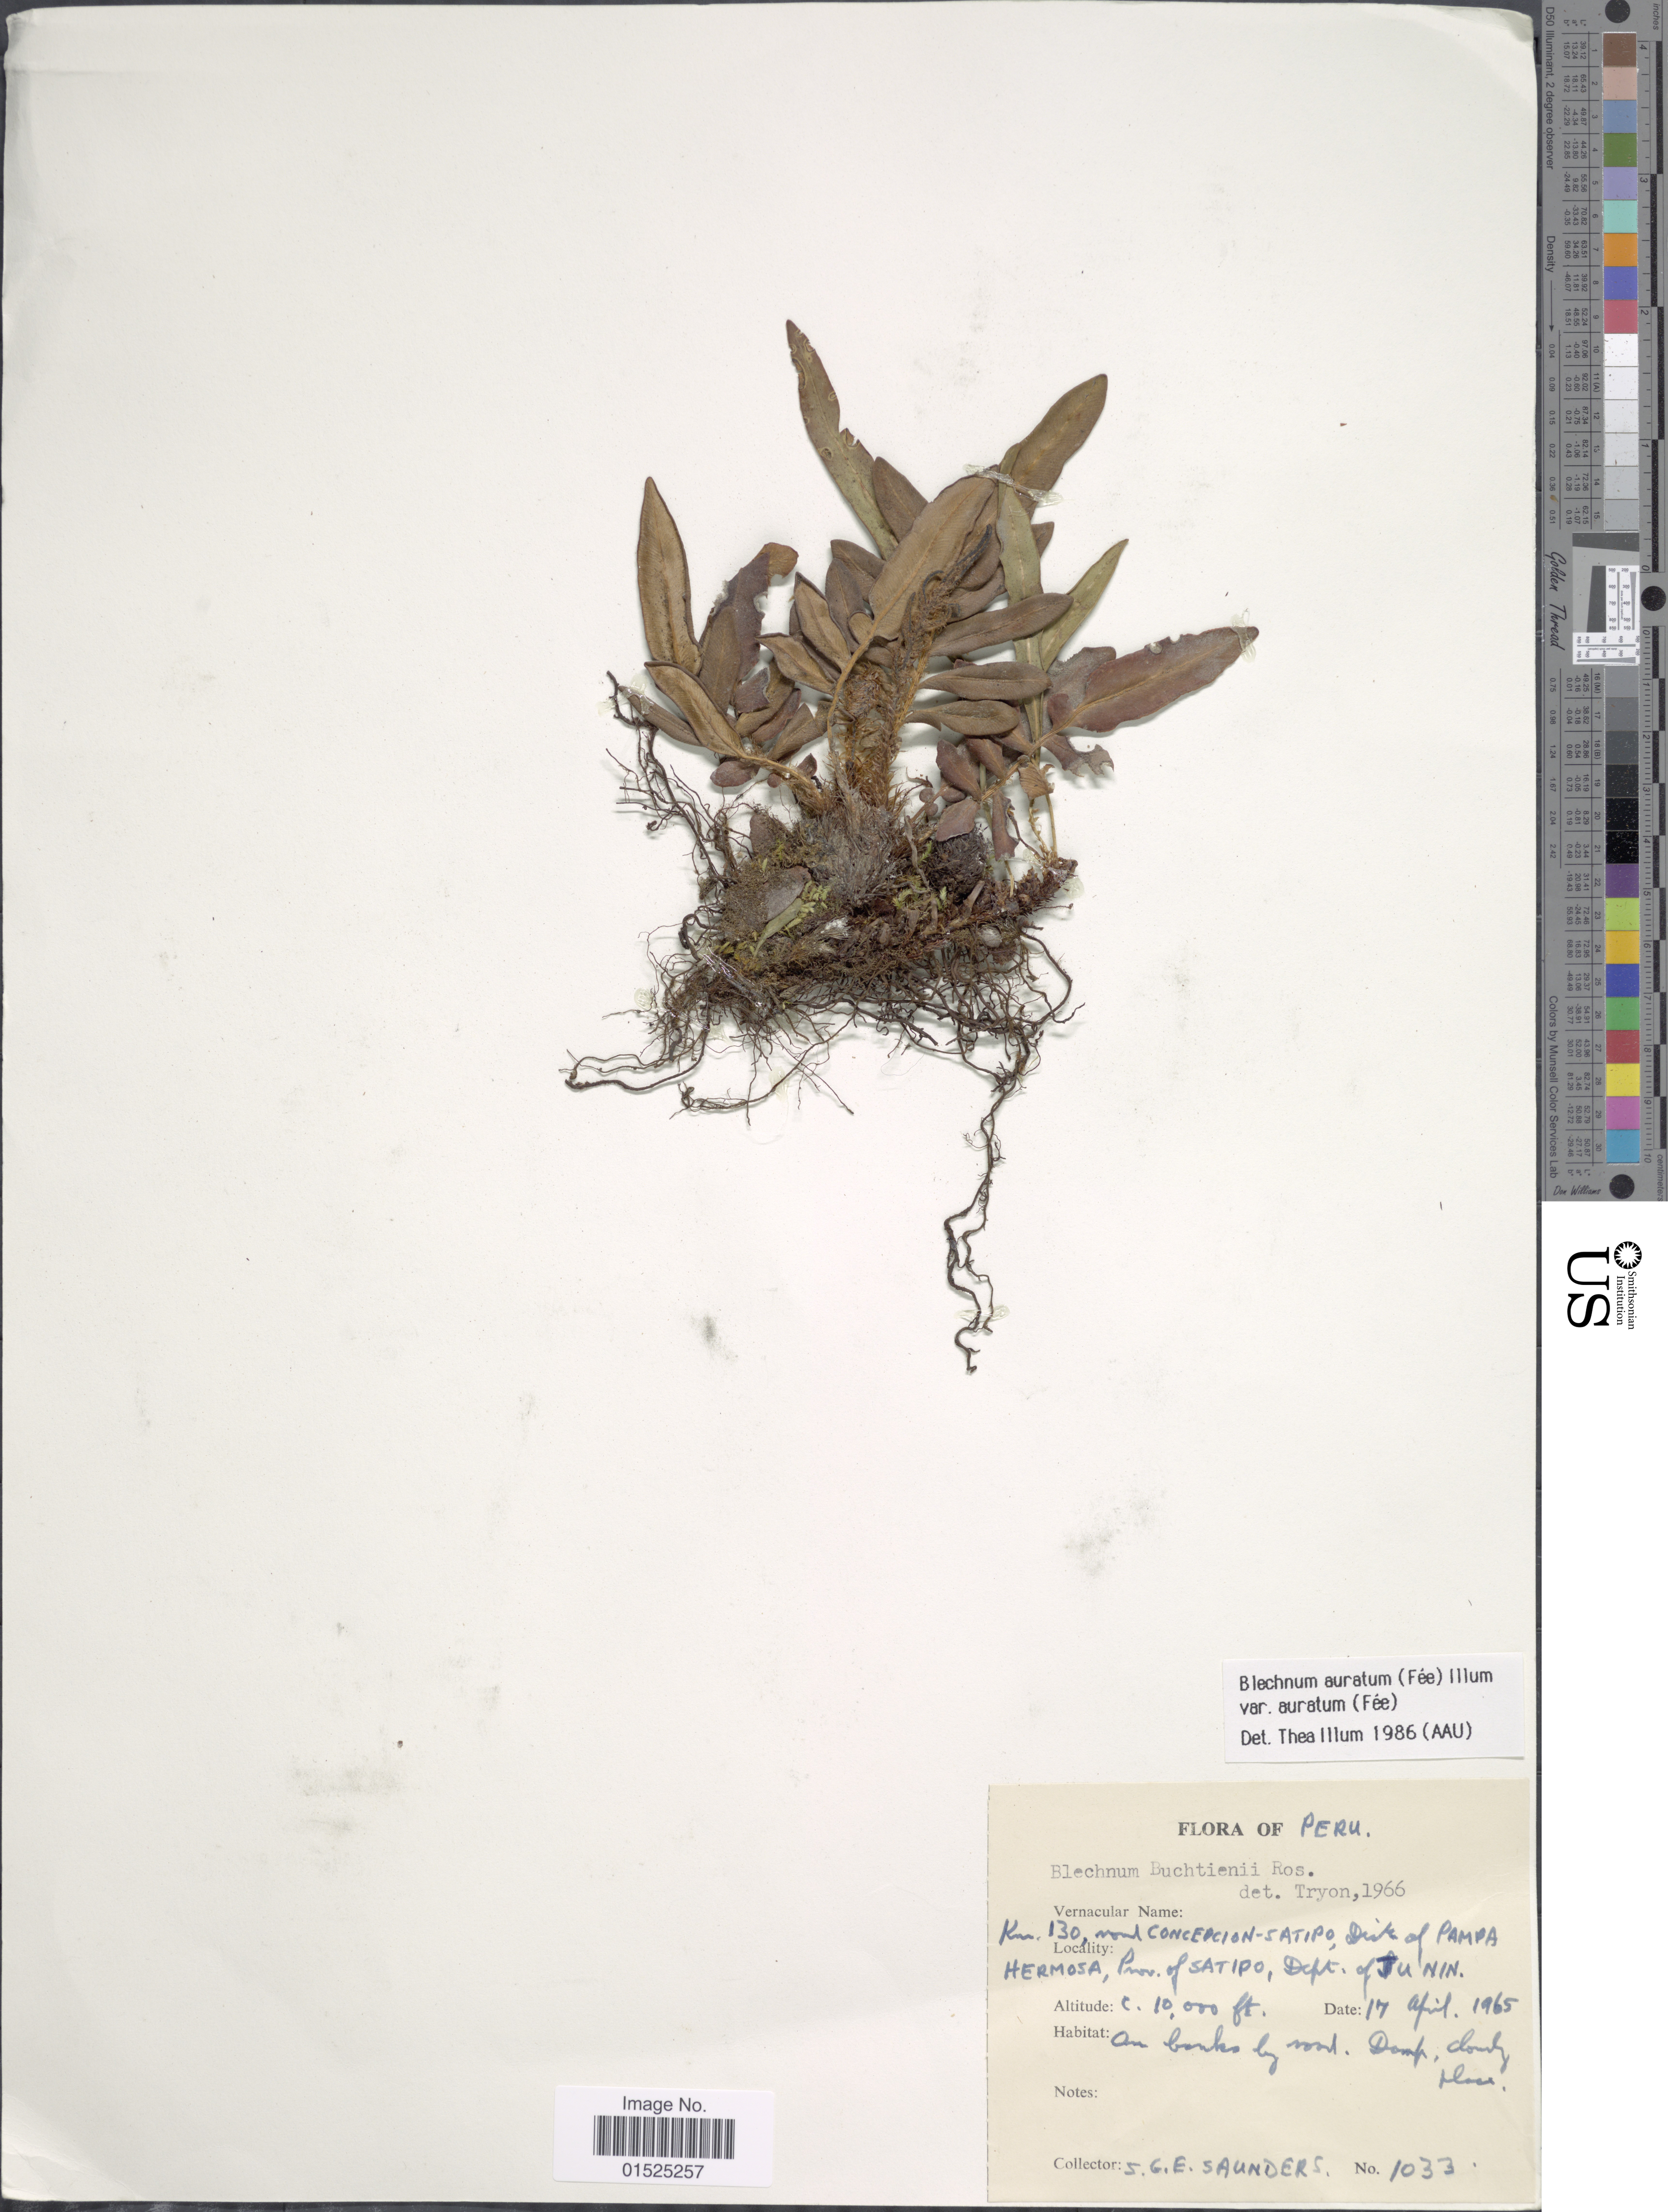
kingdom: Plantae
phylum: Tracheophyta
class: Polypodiopsida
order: Polypodiales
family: Blechnaceae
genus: Blechnum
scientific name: Blechnum auratum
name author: (Fée) R.M. Tryon & Stolze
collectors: S. G. E. Saunders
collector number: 1033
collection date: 1965-04-17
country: Peru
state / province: Junín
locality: Km. 140, road Concepción - Satipo, distr. of Pampa Hermosa, prov. of Satipo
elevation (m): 3048